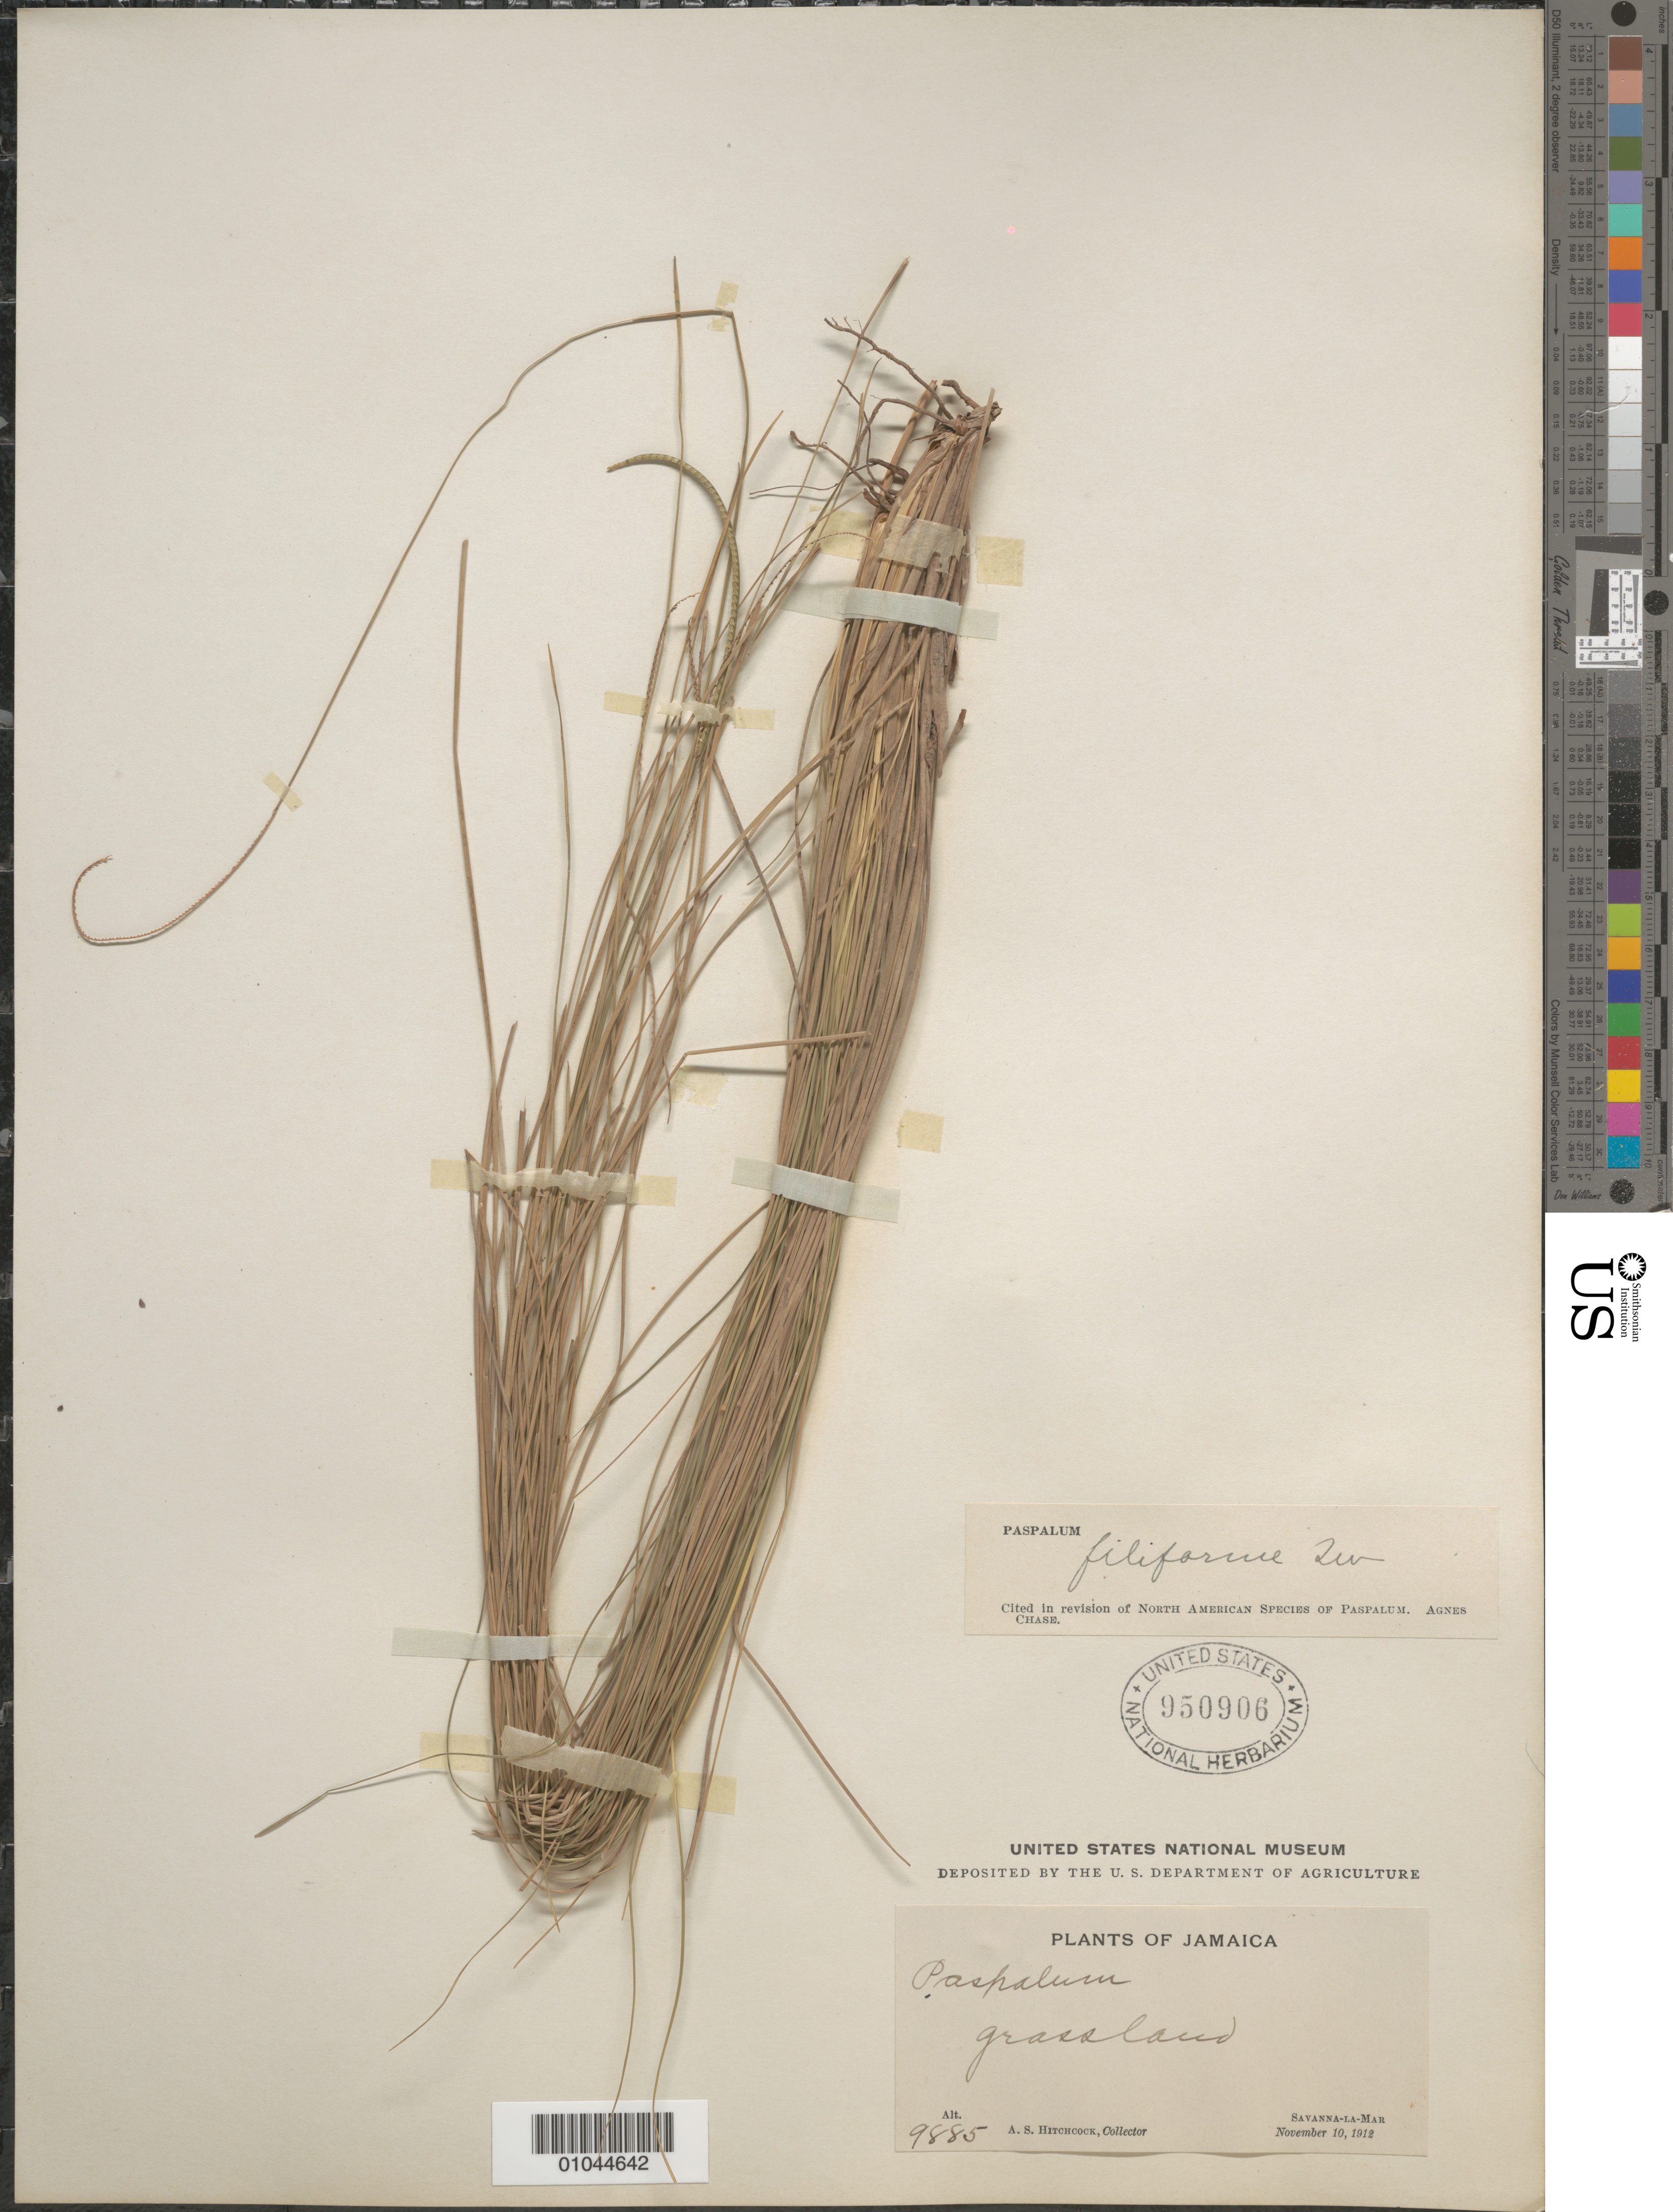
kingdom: Plantae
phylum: Tracheophyta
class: Liliopsida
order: Poales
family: Poaceae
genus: Paspalum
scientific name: Paspalum filiforme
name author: Sw.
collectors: E. L. Ekman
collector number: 10920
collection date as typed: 20 May 1920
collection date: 1920-05-20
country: Cuba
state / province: La Habana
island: Cuba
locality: San Miguel, in eruptive hills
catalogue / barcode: US 2302915